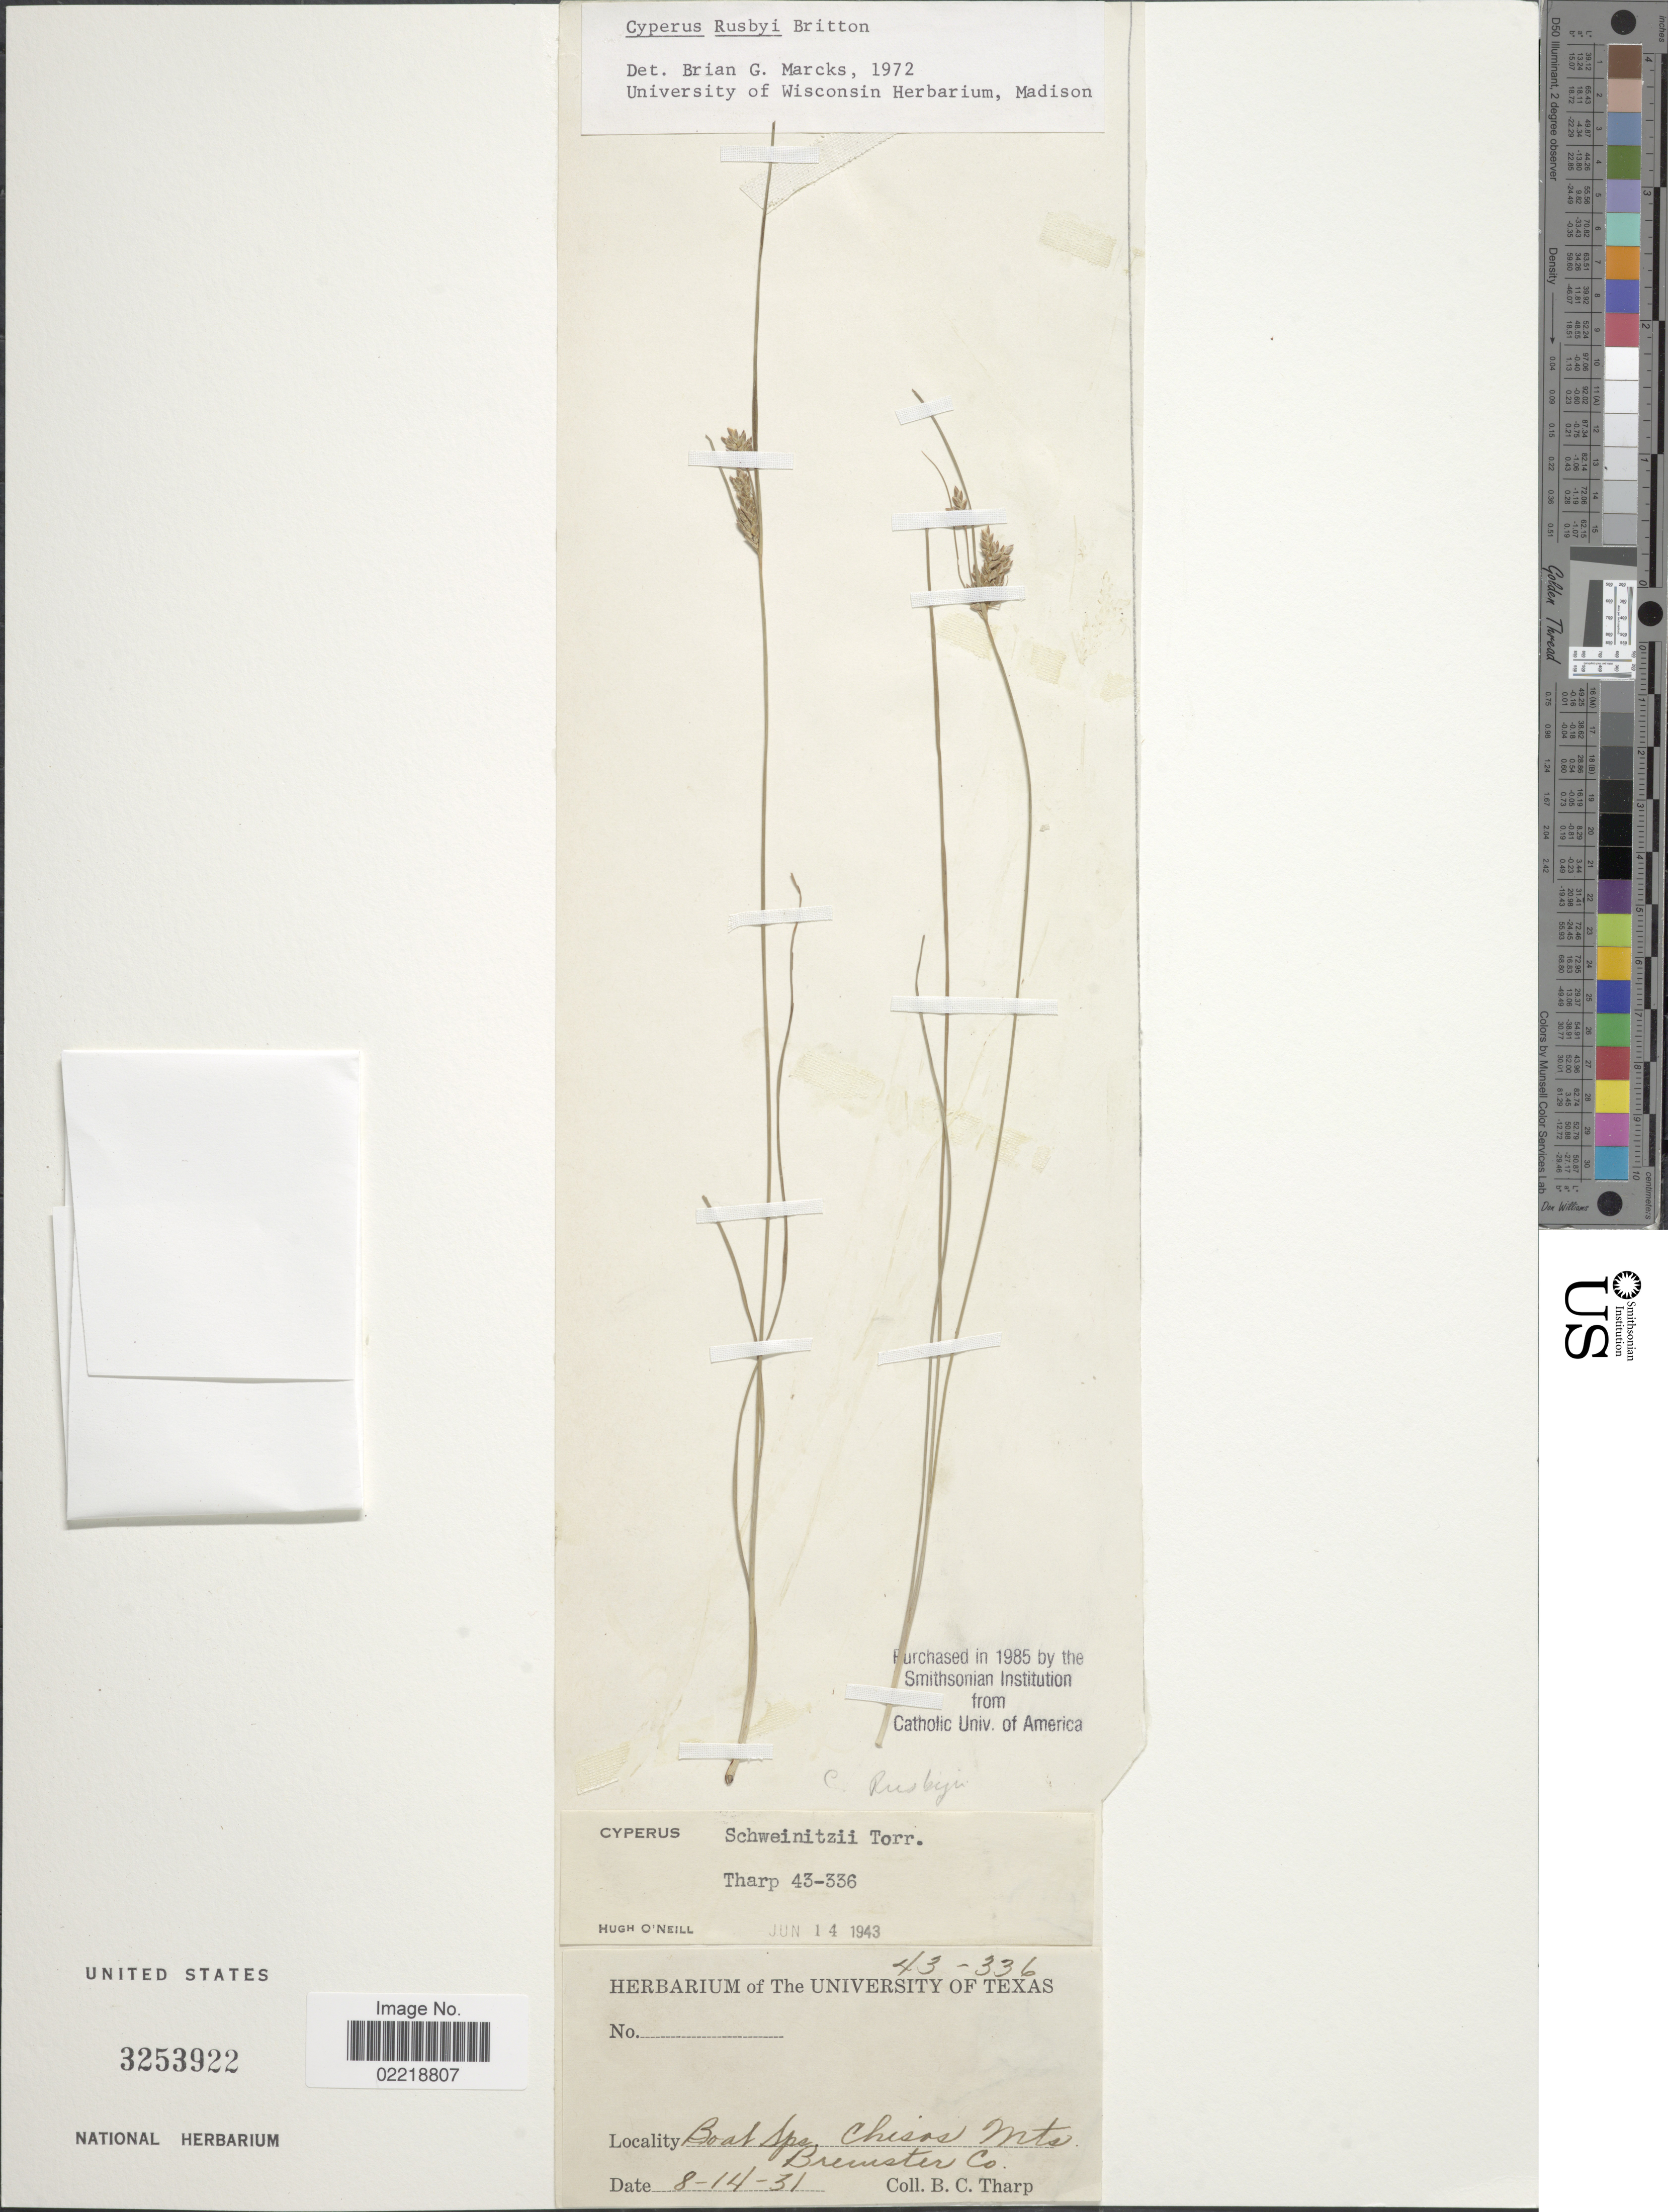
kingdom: Plantae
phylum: Tracheophyta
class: Liliopsida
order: Poales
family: Cyperaceae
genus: Cyperus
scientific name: Cyperus sphaerolepis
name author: Boeckeler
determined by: Strong, Mark T., (BOT), Smithsonian Institution - National Museum of Natural History (UNITED STATES)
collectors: B. C. Tharp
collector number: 43-336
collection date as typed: Transcribed d/m/y: 14/8/31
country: United States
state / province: Texas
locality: Boat Sps, Chisos Mts. Brewster Co.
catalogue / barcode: US 3253922